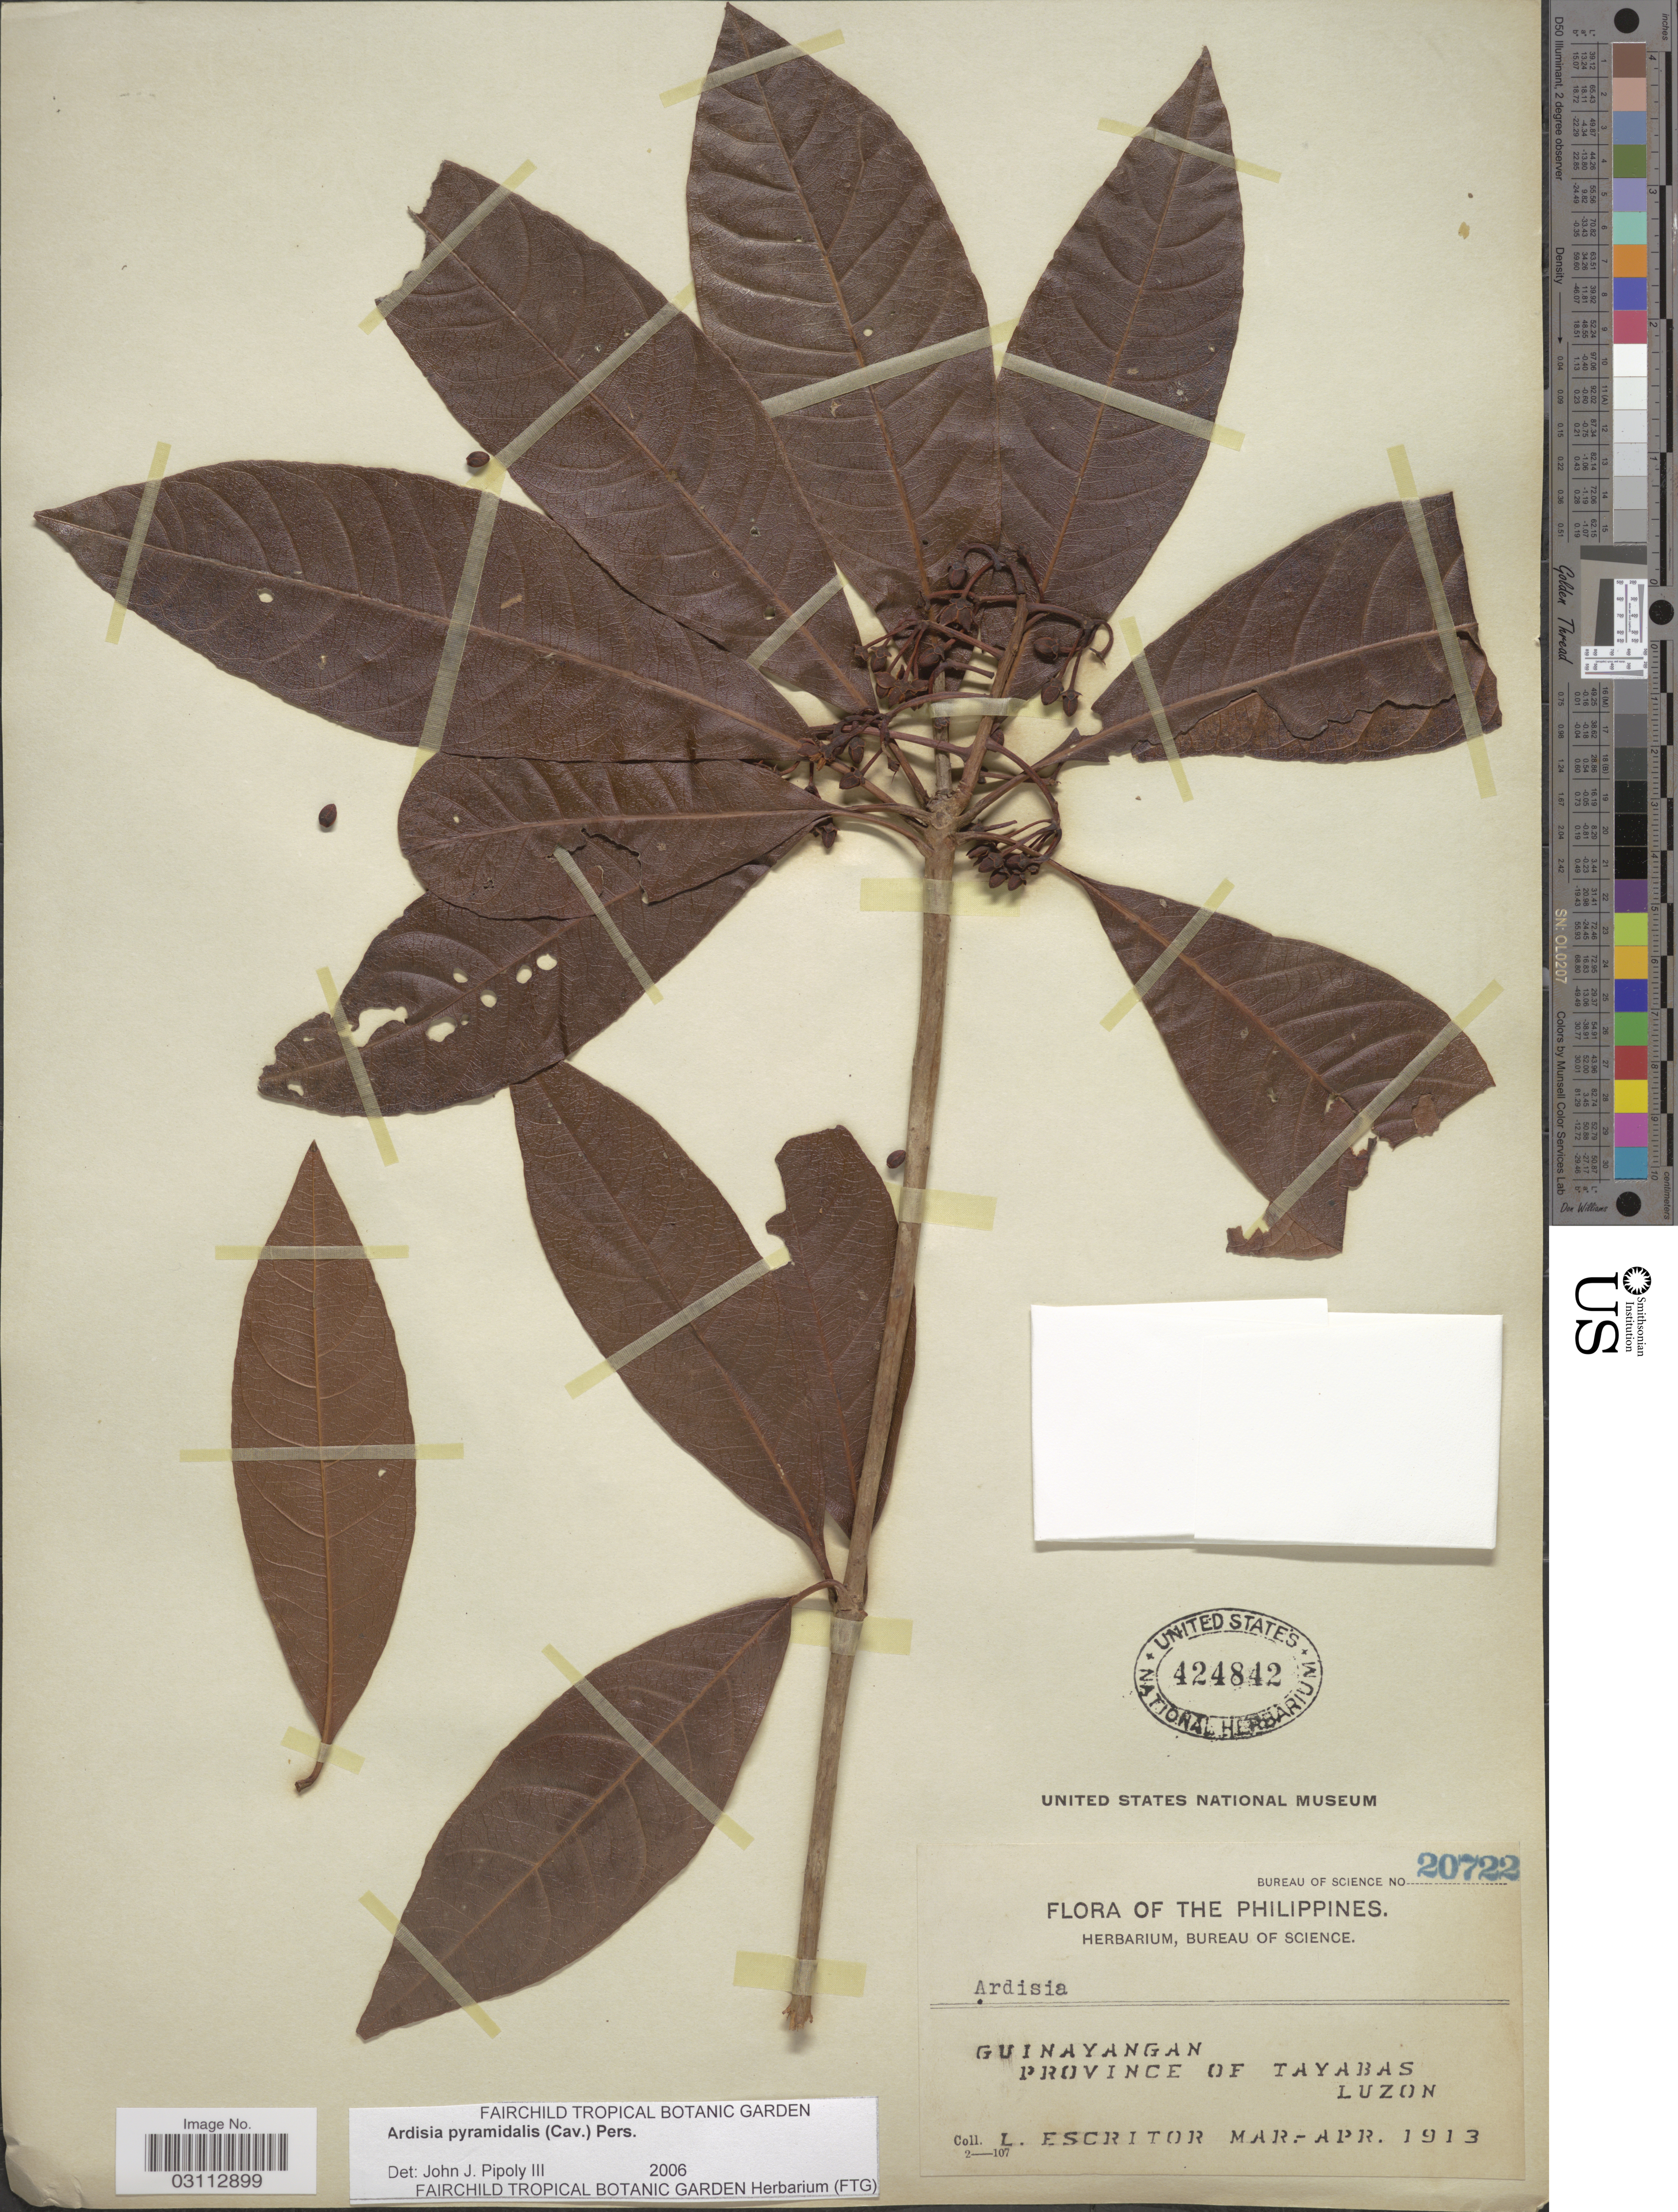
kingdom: Plantae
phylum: Tracheophyta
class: Magnoliopsida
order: Ericales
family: Primulaceae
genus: Ardisia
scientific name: Ardisia pyramidalis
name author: (Cav.) Pers.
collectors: L. Escritor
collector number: Bureau of Science 20722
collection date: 1913-03/1913-04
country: Philippines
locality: Guinayangan. Province of Tayabas. Luzon.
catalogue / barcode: US 424842